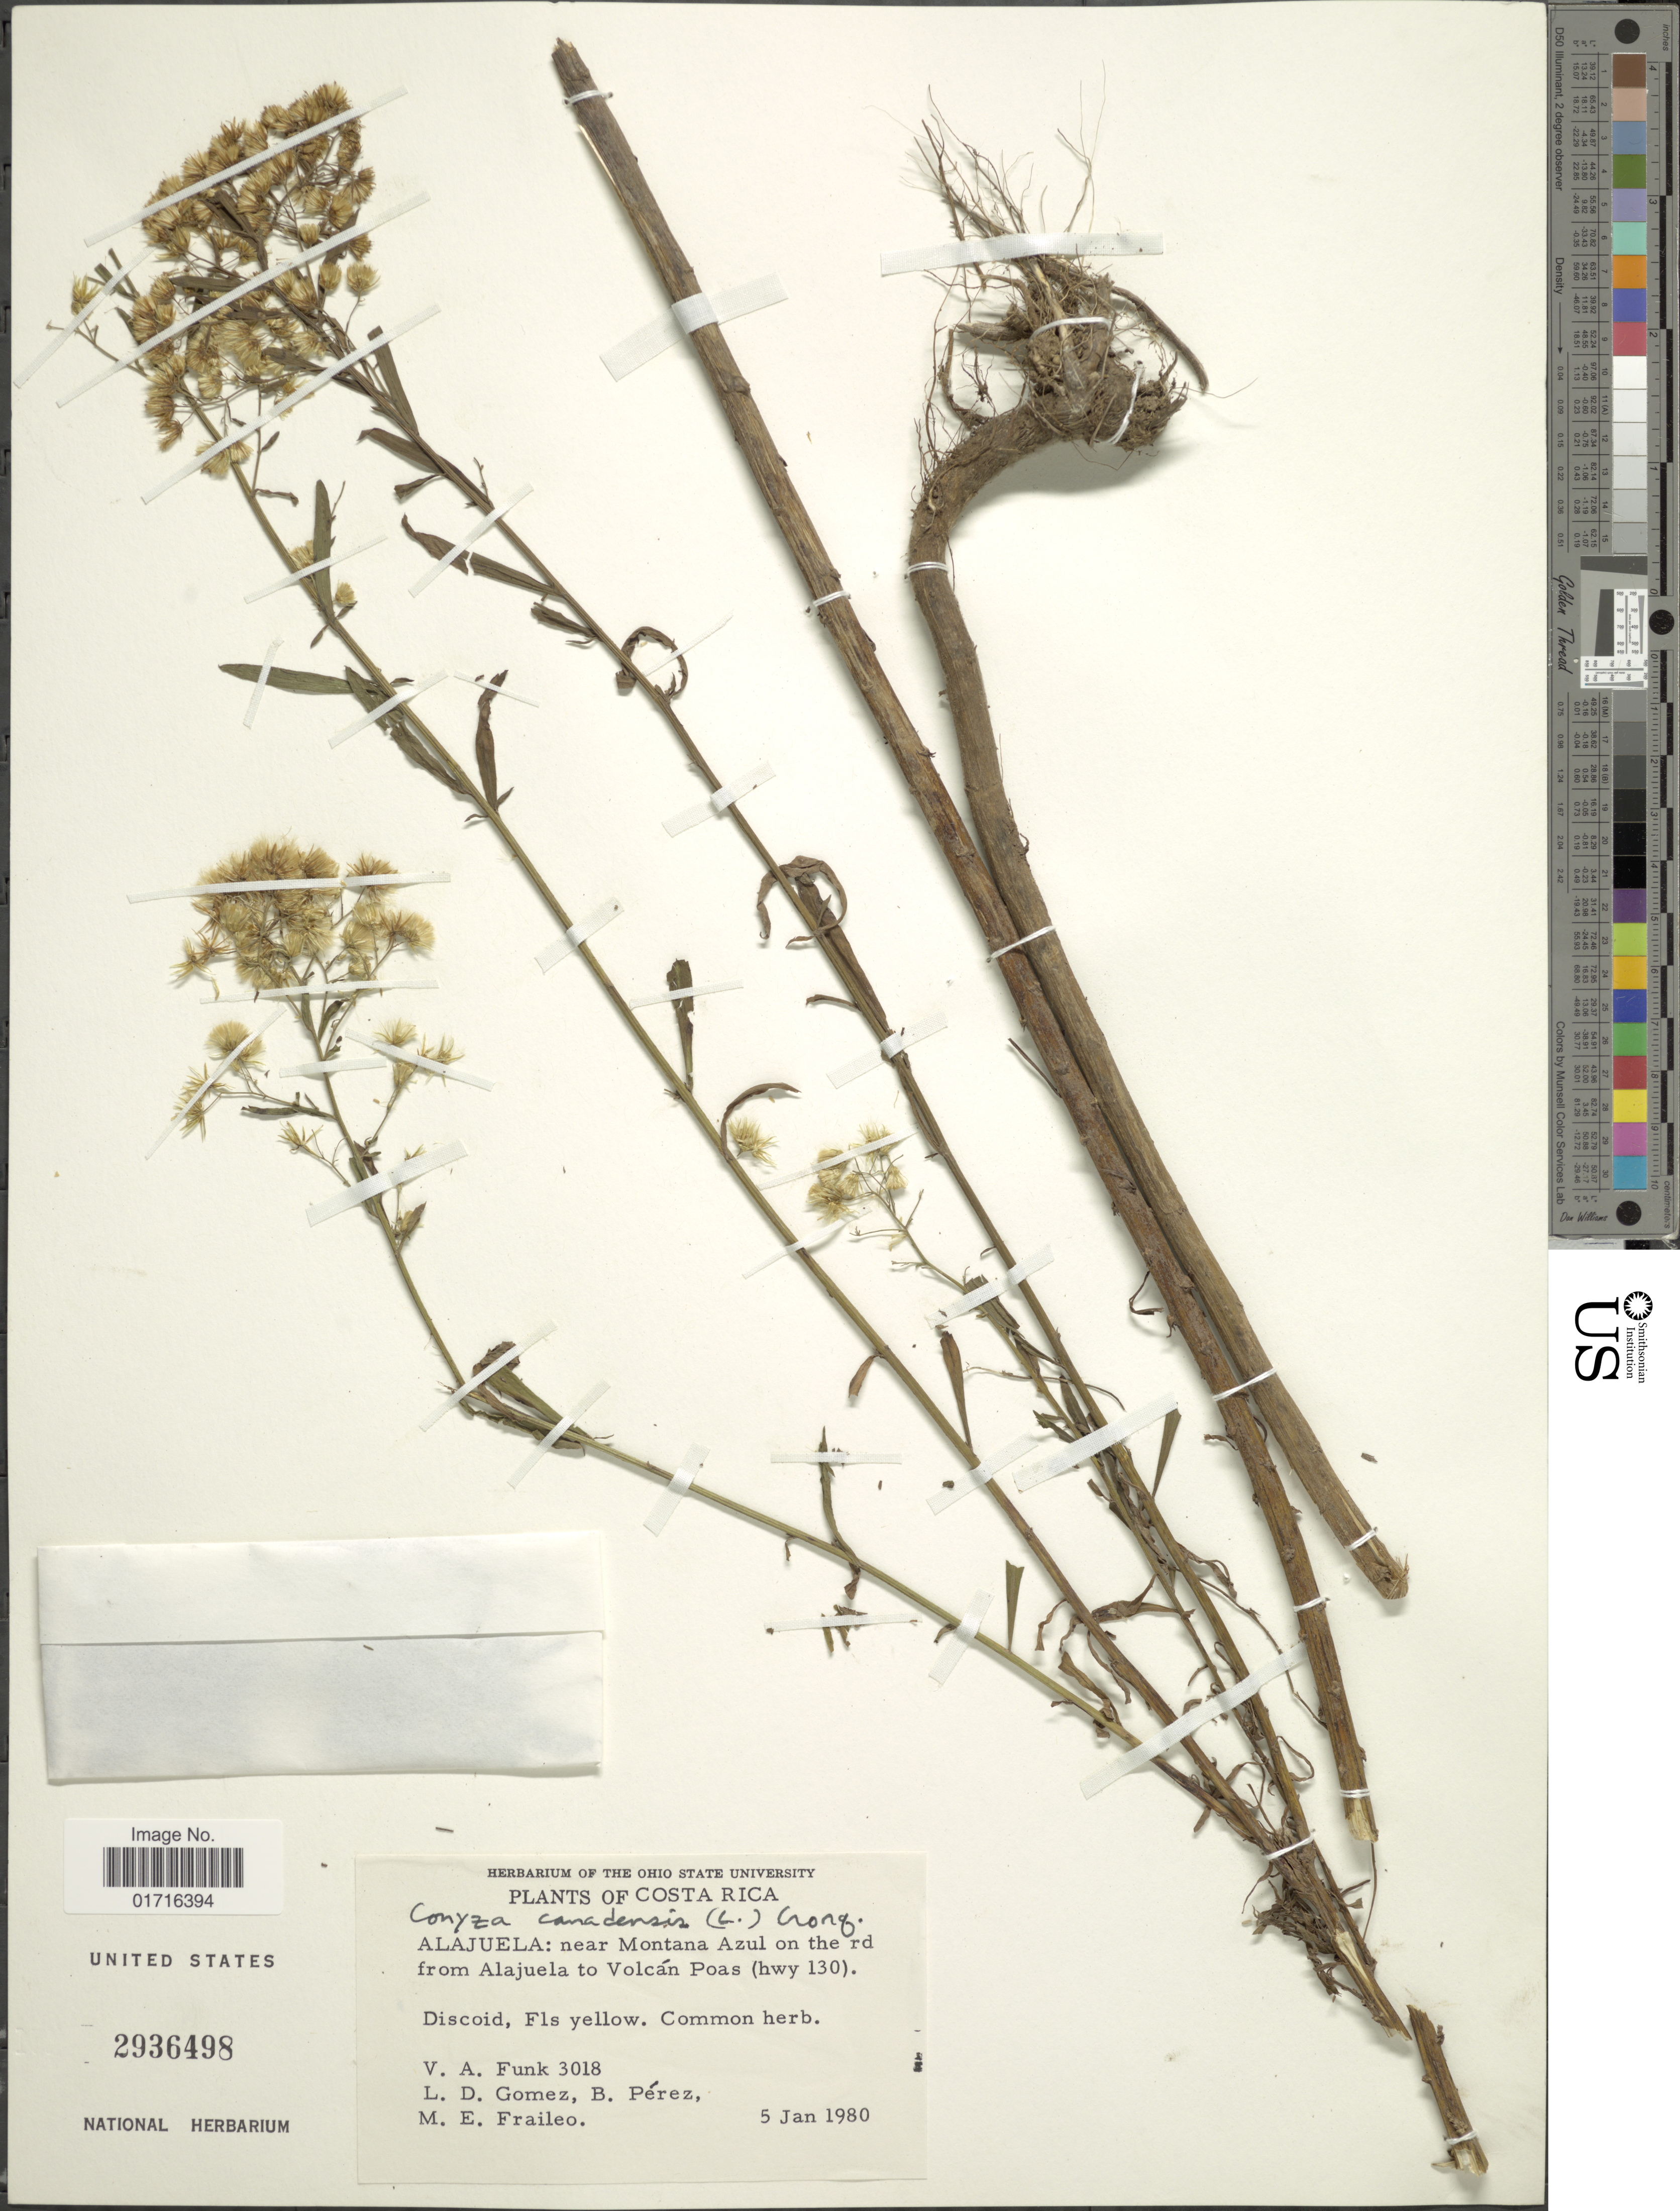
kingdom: Plantae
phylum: Tracheophyta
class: Magnoliopsida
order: Asterales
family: Asteraceae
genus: Conyza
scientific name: Conyza canadensis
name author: (L.) Cronq.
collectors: V. Funk, L. Gomez, B. Perez & G. M. Fraileo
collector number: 3018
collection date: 1980-01-05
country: Costa Rica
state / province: Alajuela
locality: Near Montana Azul on the rd from Alajuela to Volcan Poas (hwy 130).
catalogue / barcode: US 2936498